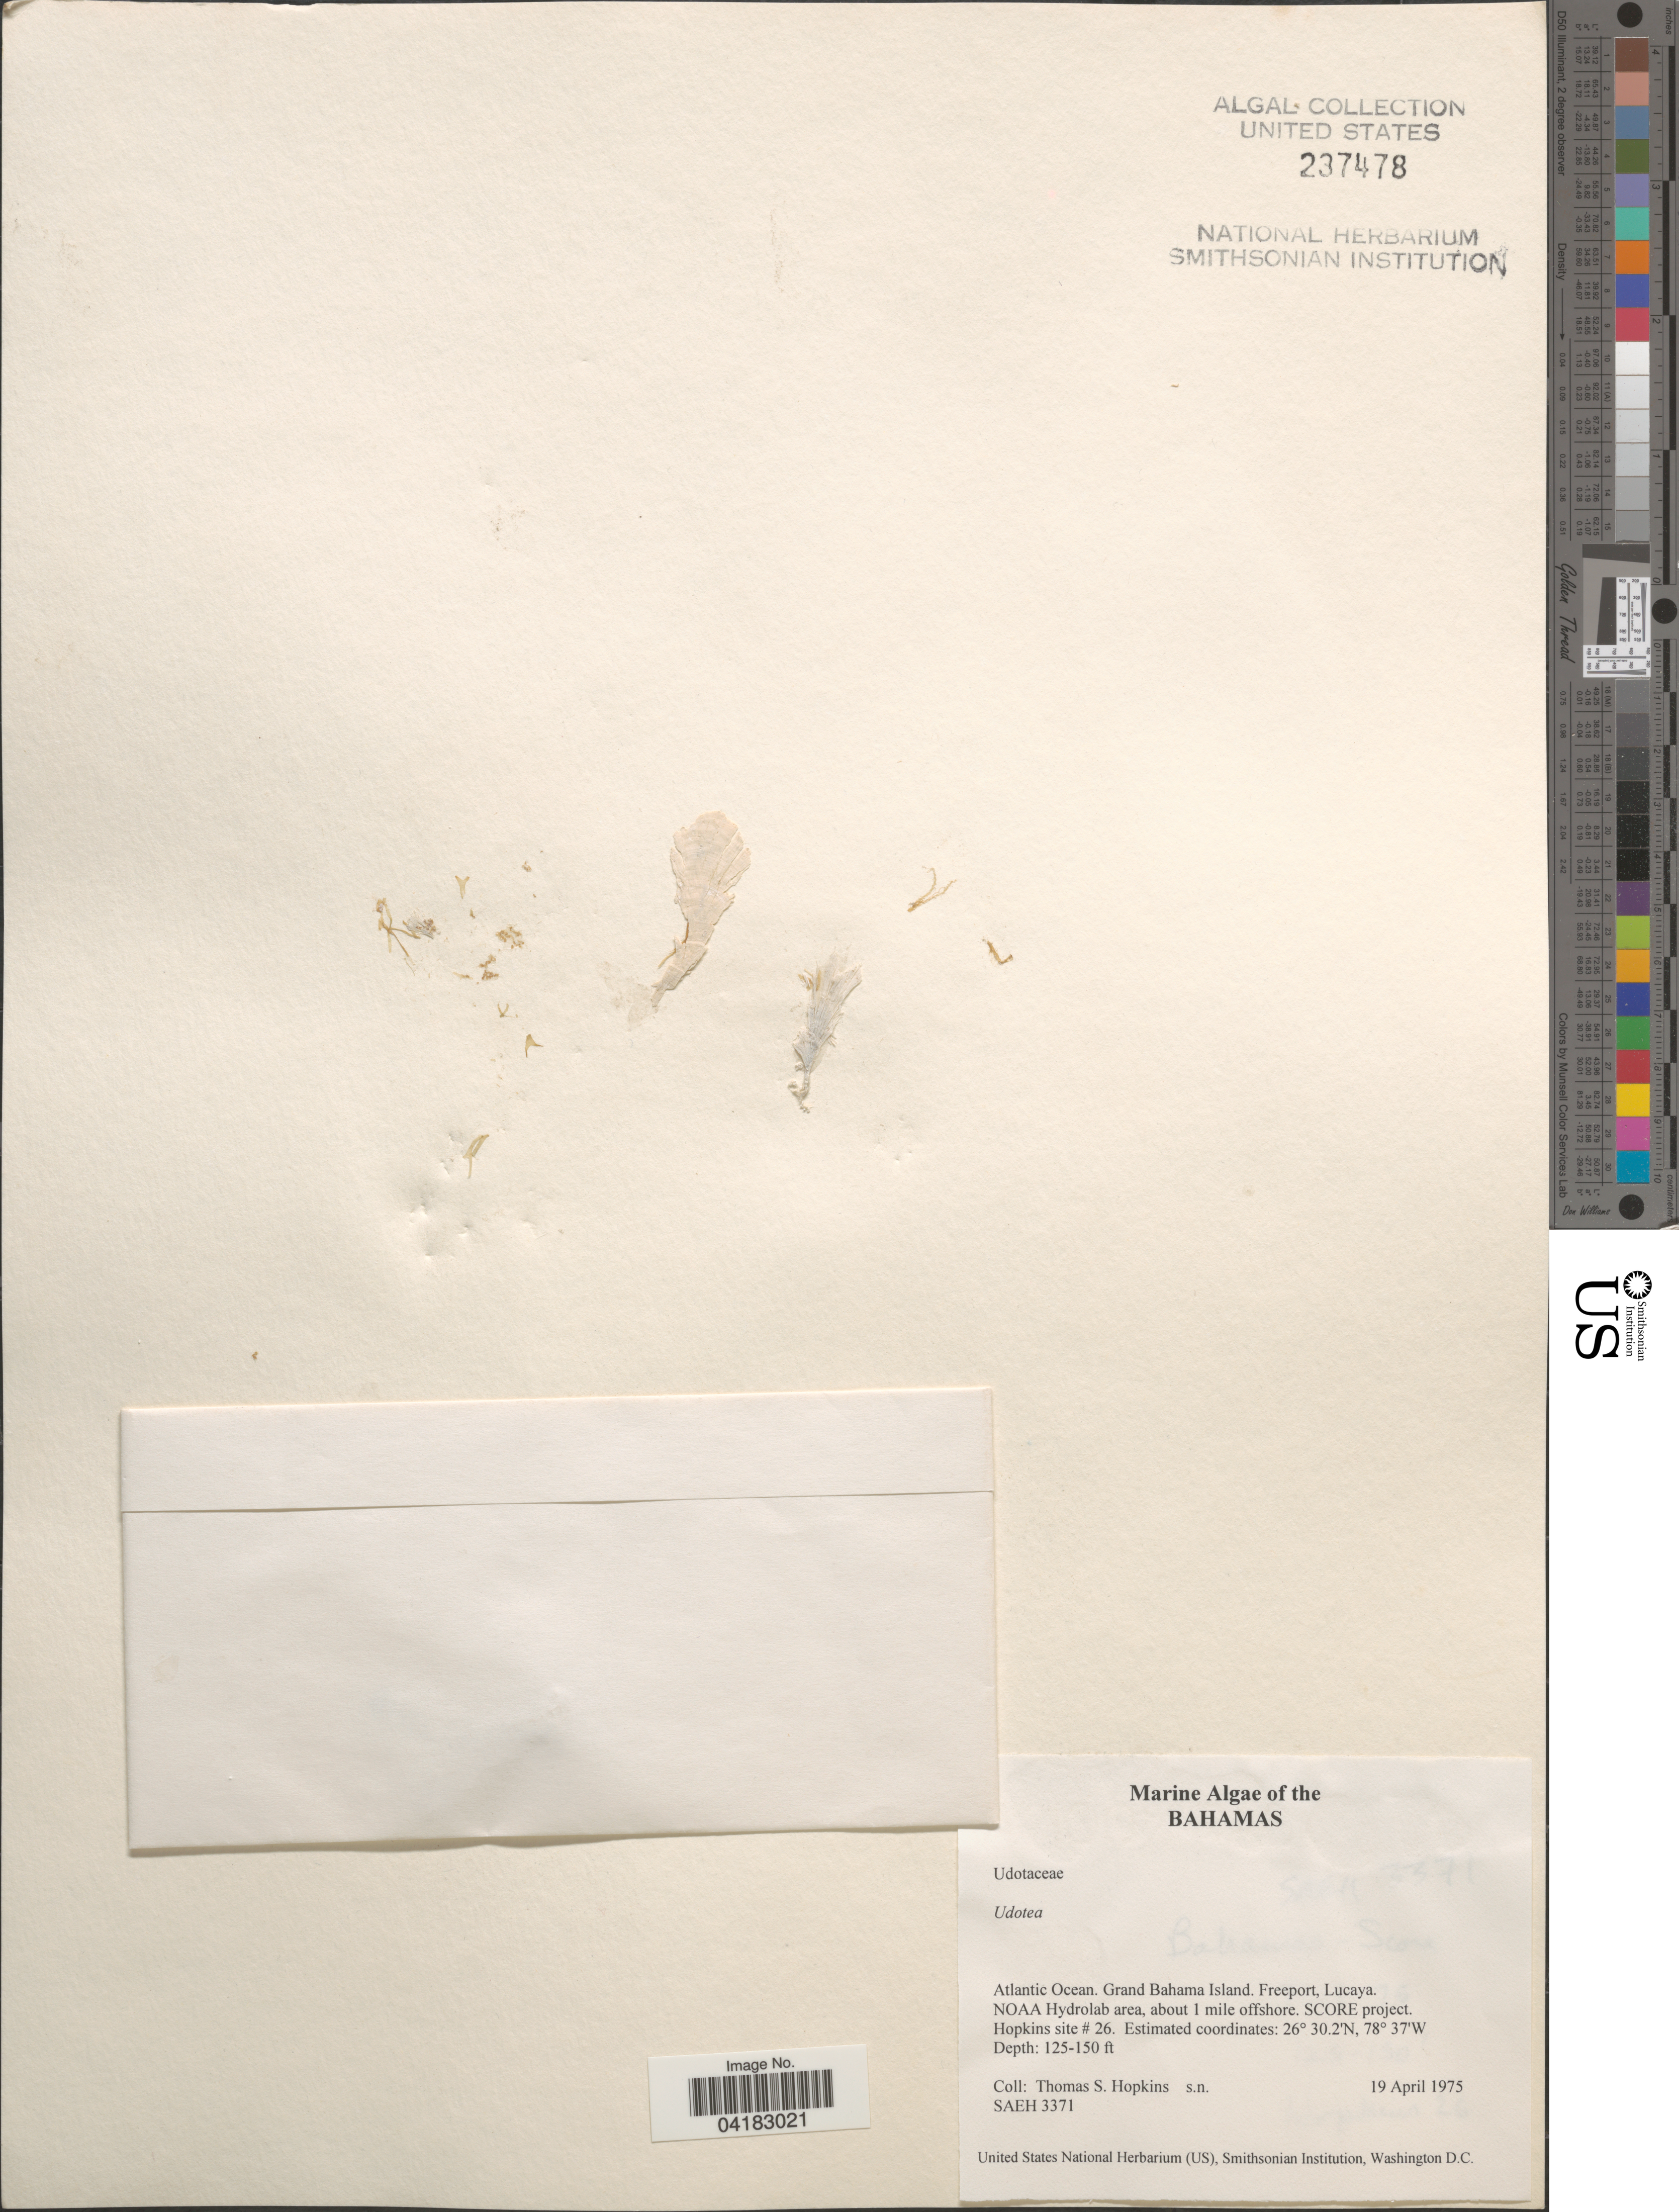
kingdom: Plantae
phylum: Chlorophyta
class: Ulvophyceae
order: Bryopsidales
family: Udoteaceae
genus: Udotea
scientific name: Udotea sp.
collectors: T. Hopkins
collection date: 1975-04-19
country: Bahamas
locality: Atlantic Ocean. Grand Bahama Island. Freeport, Lucaya. NOAA Hydrolab area, about 1 mile offshore. SCORE project. Hopkins site # 26.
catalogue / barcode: US 237478